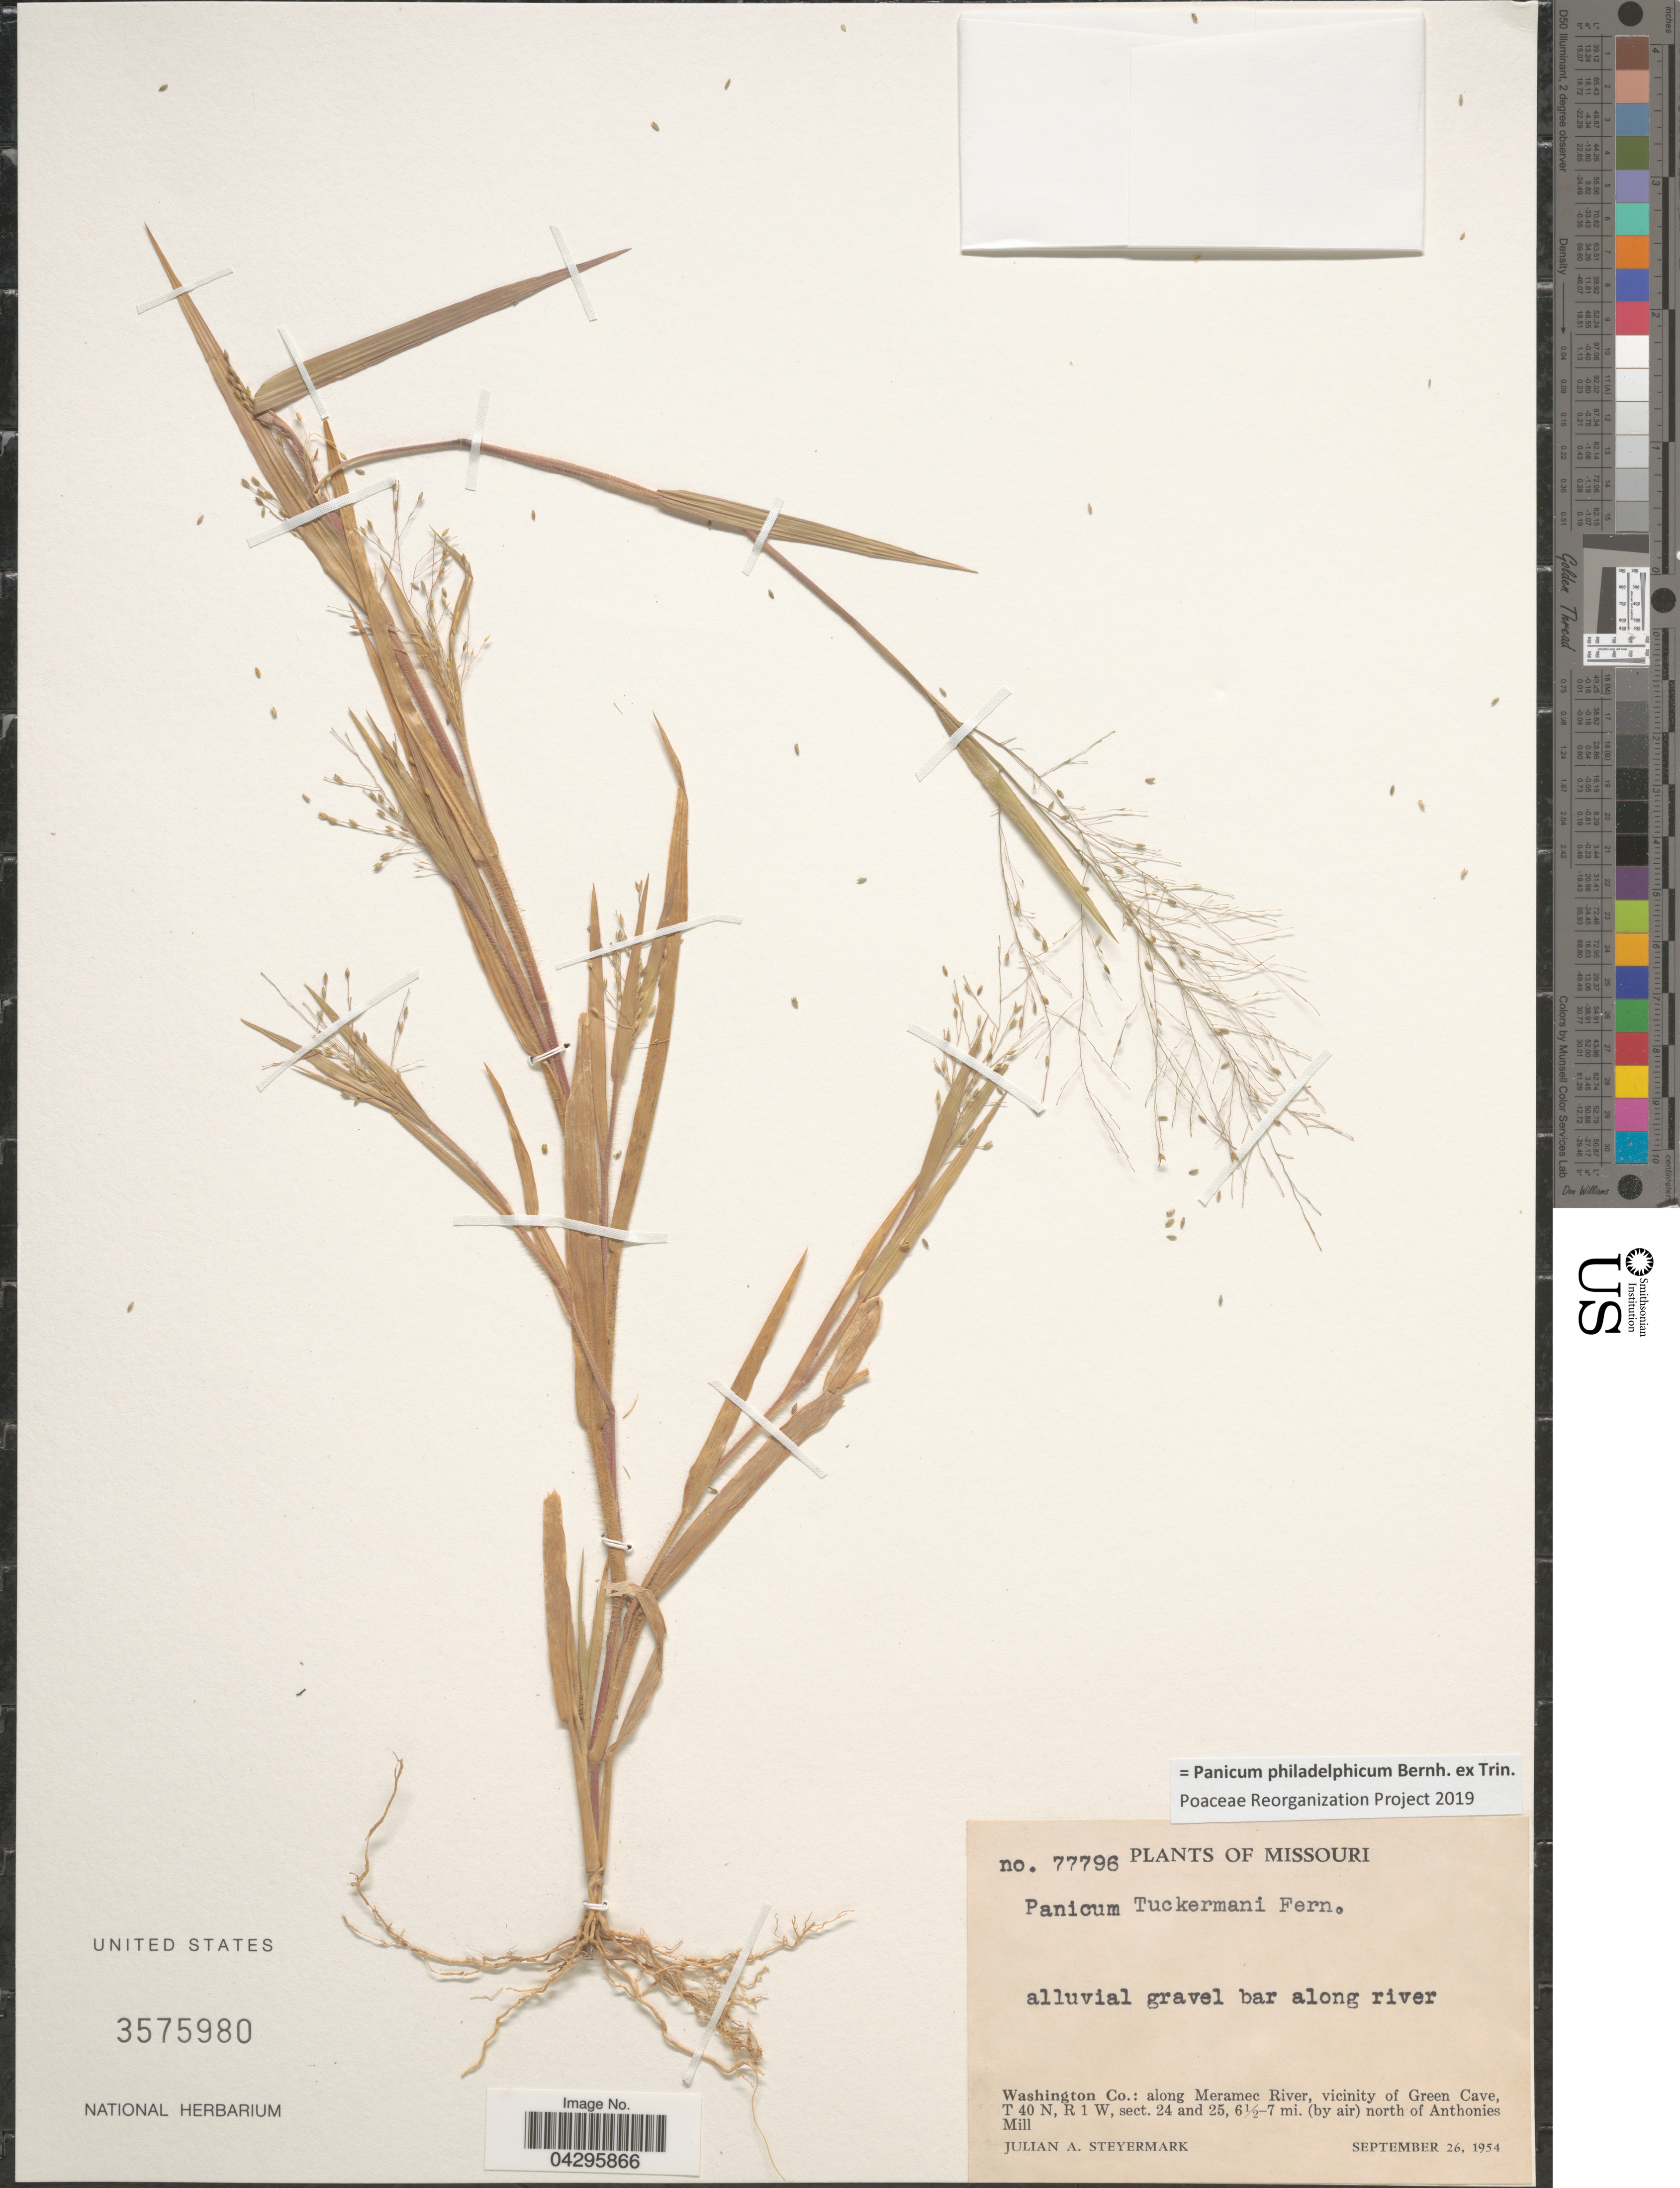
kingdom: Plantae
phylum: Tracheophyta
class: Liliopsida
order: Poales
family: Poaceae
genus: Panicum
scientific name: Panicum philadelphicum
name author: Bernh. ex Trin.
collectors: J. Steyermark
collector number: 77796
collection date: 1954-09-26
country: United States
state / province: Missouri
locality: Alluvial gravel bar along river. Washington Co.: along Meramec River, vicinity of Green Cave, T 40 N, R 1 W, sect. 24 and 25, 6½-7 mi. (by air) north of Anthonies Mill.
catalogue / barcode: US 3575980